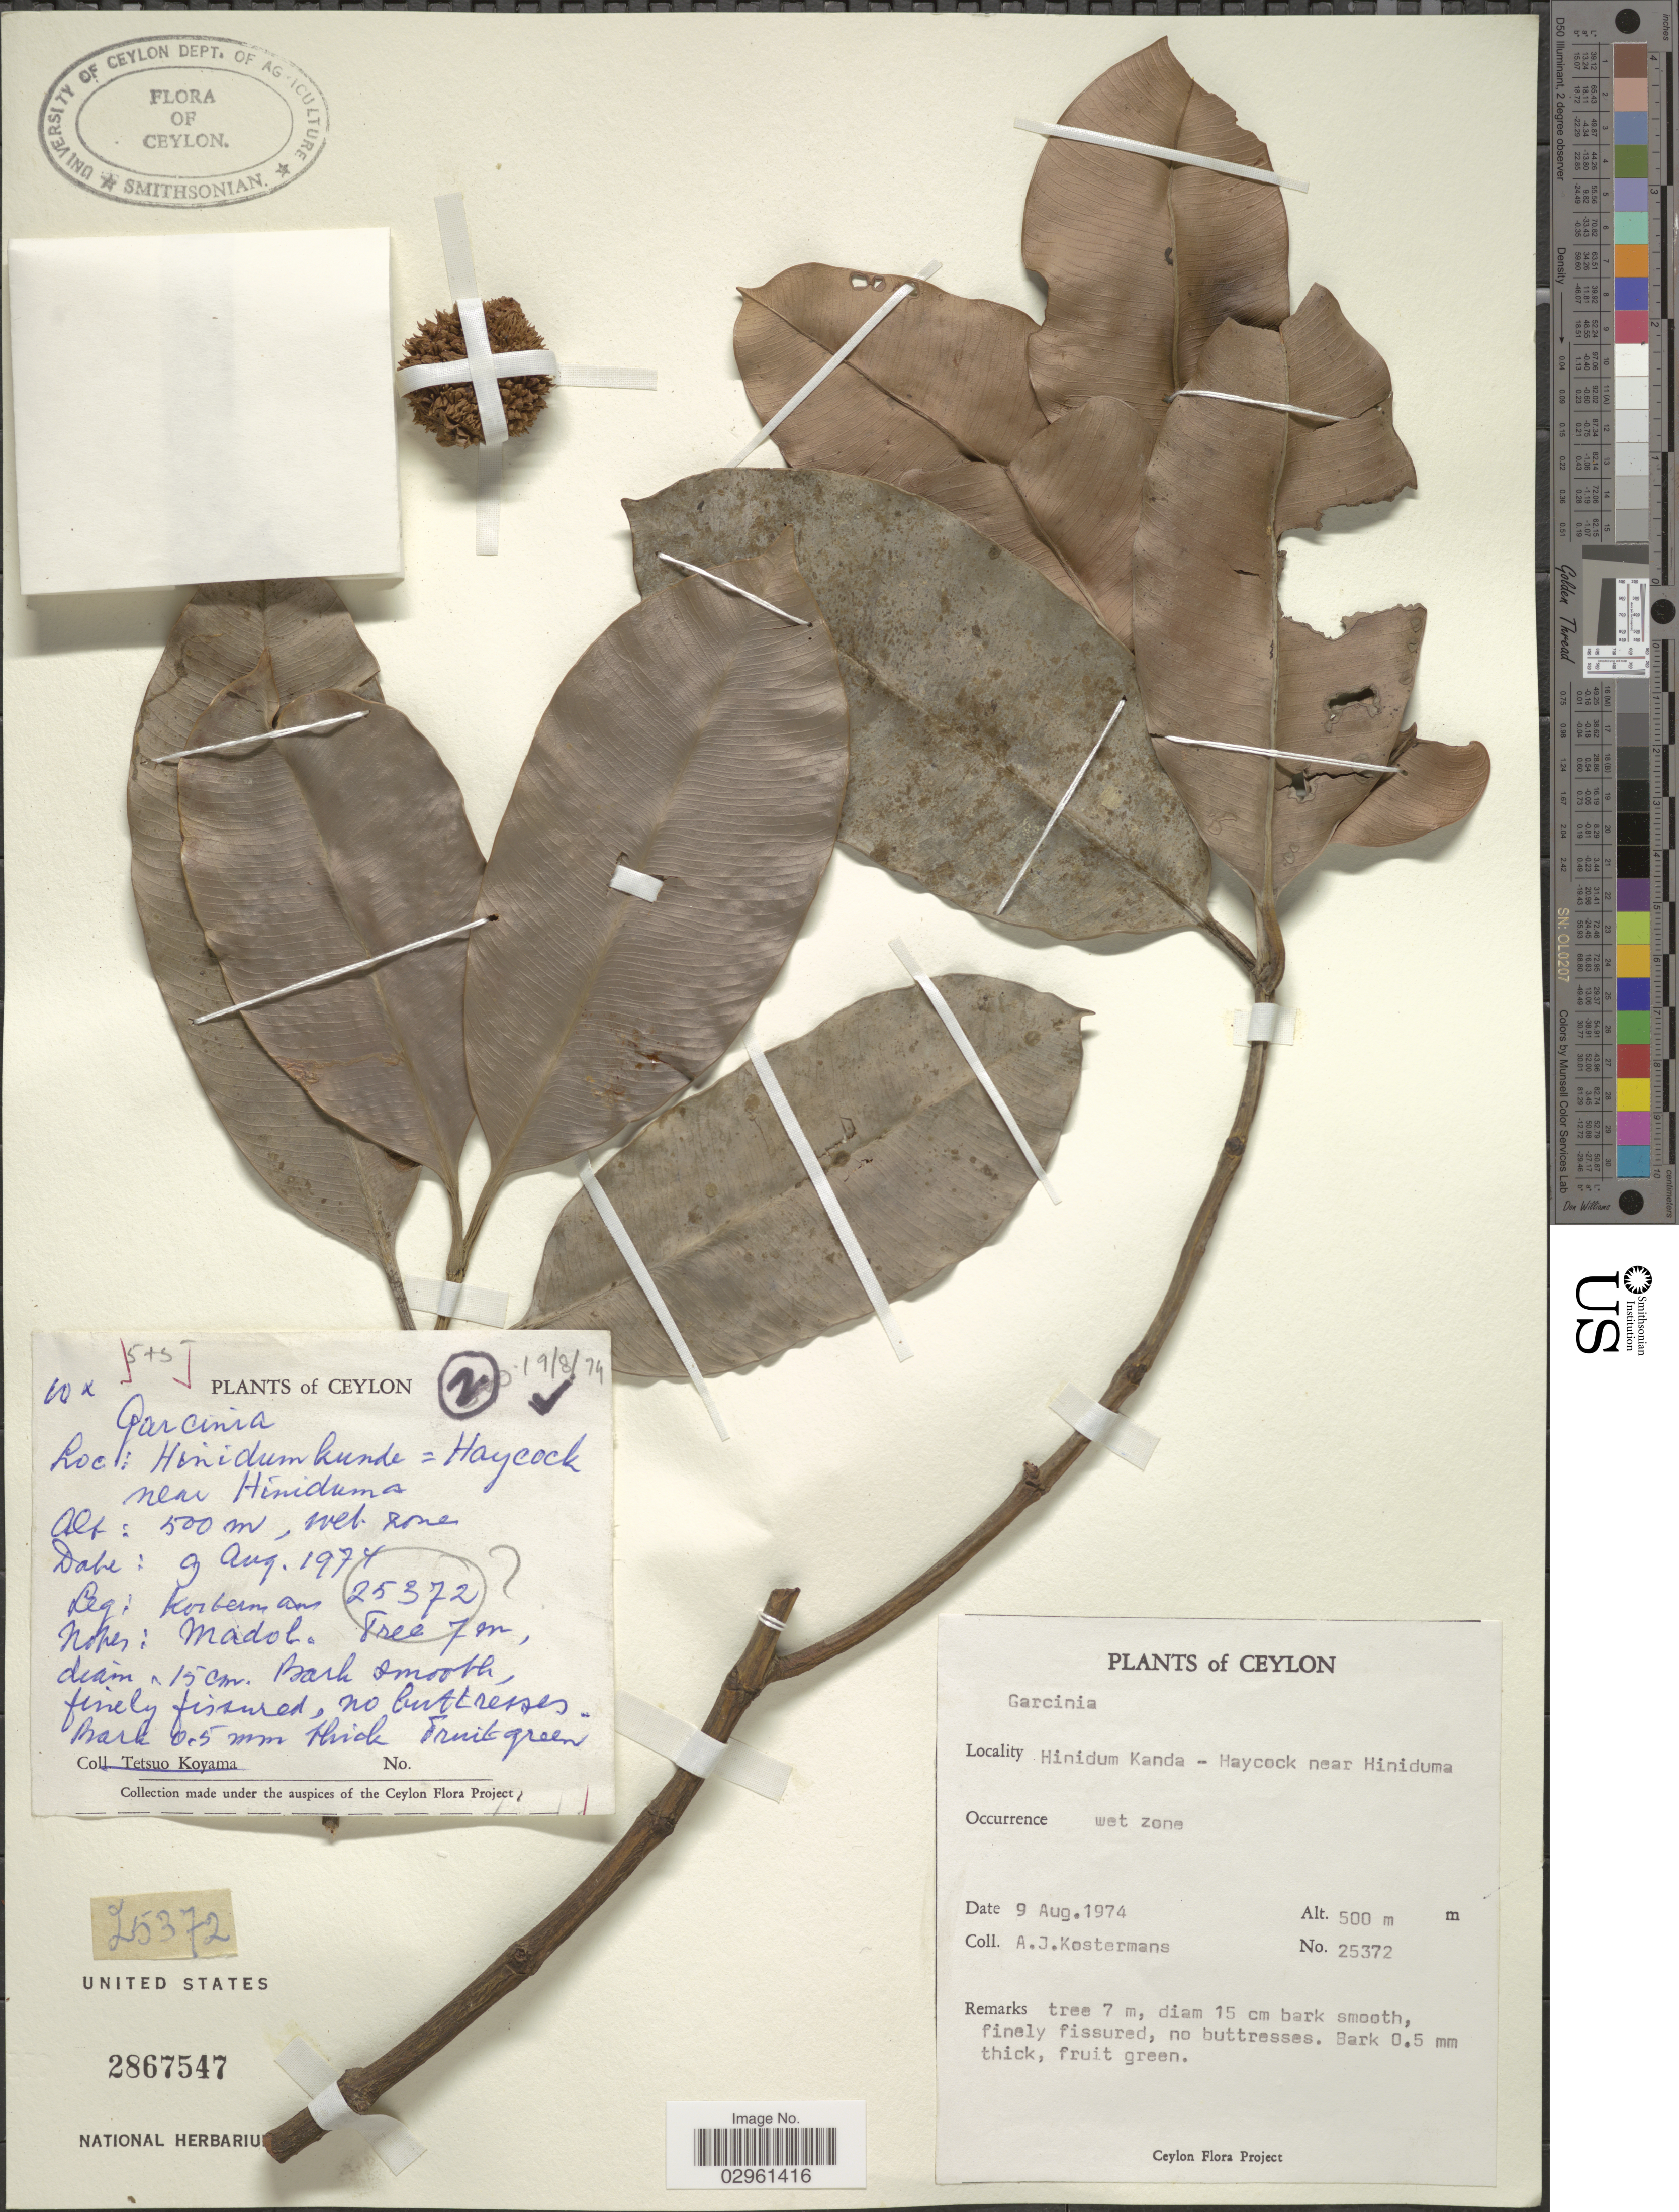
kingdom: Plantae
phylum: Tracheophyta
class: Magnoliopsida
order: Malpighiales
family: Clusiaceae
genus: Garcinia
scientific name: Garcinia sp.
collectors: A. J. G. Kostermans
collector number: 25372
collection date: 1974-08-09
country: Sri Lanka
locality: Ceylon, Hinidum Kanda - Haycock near Hiniduma.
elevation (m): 500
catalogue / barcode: US 2867547